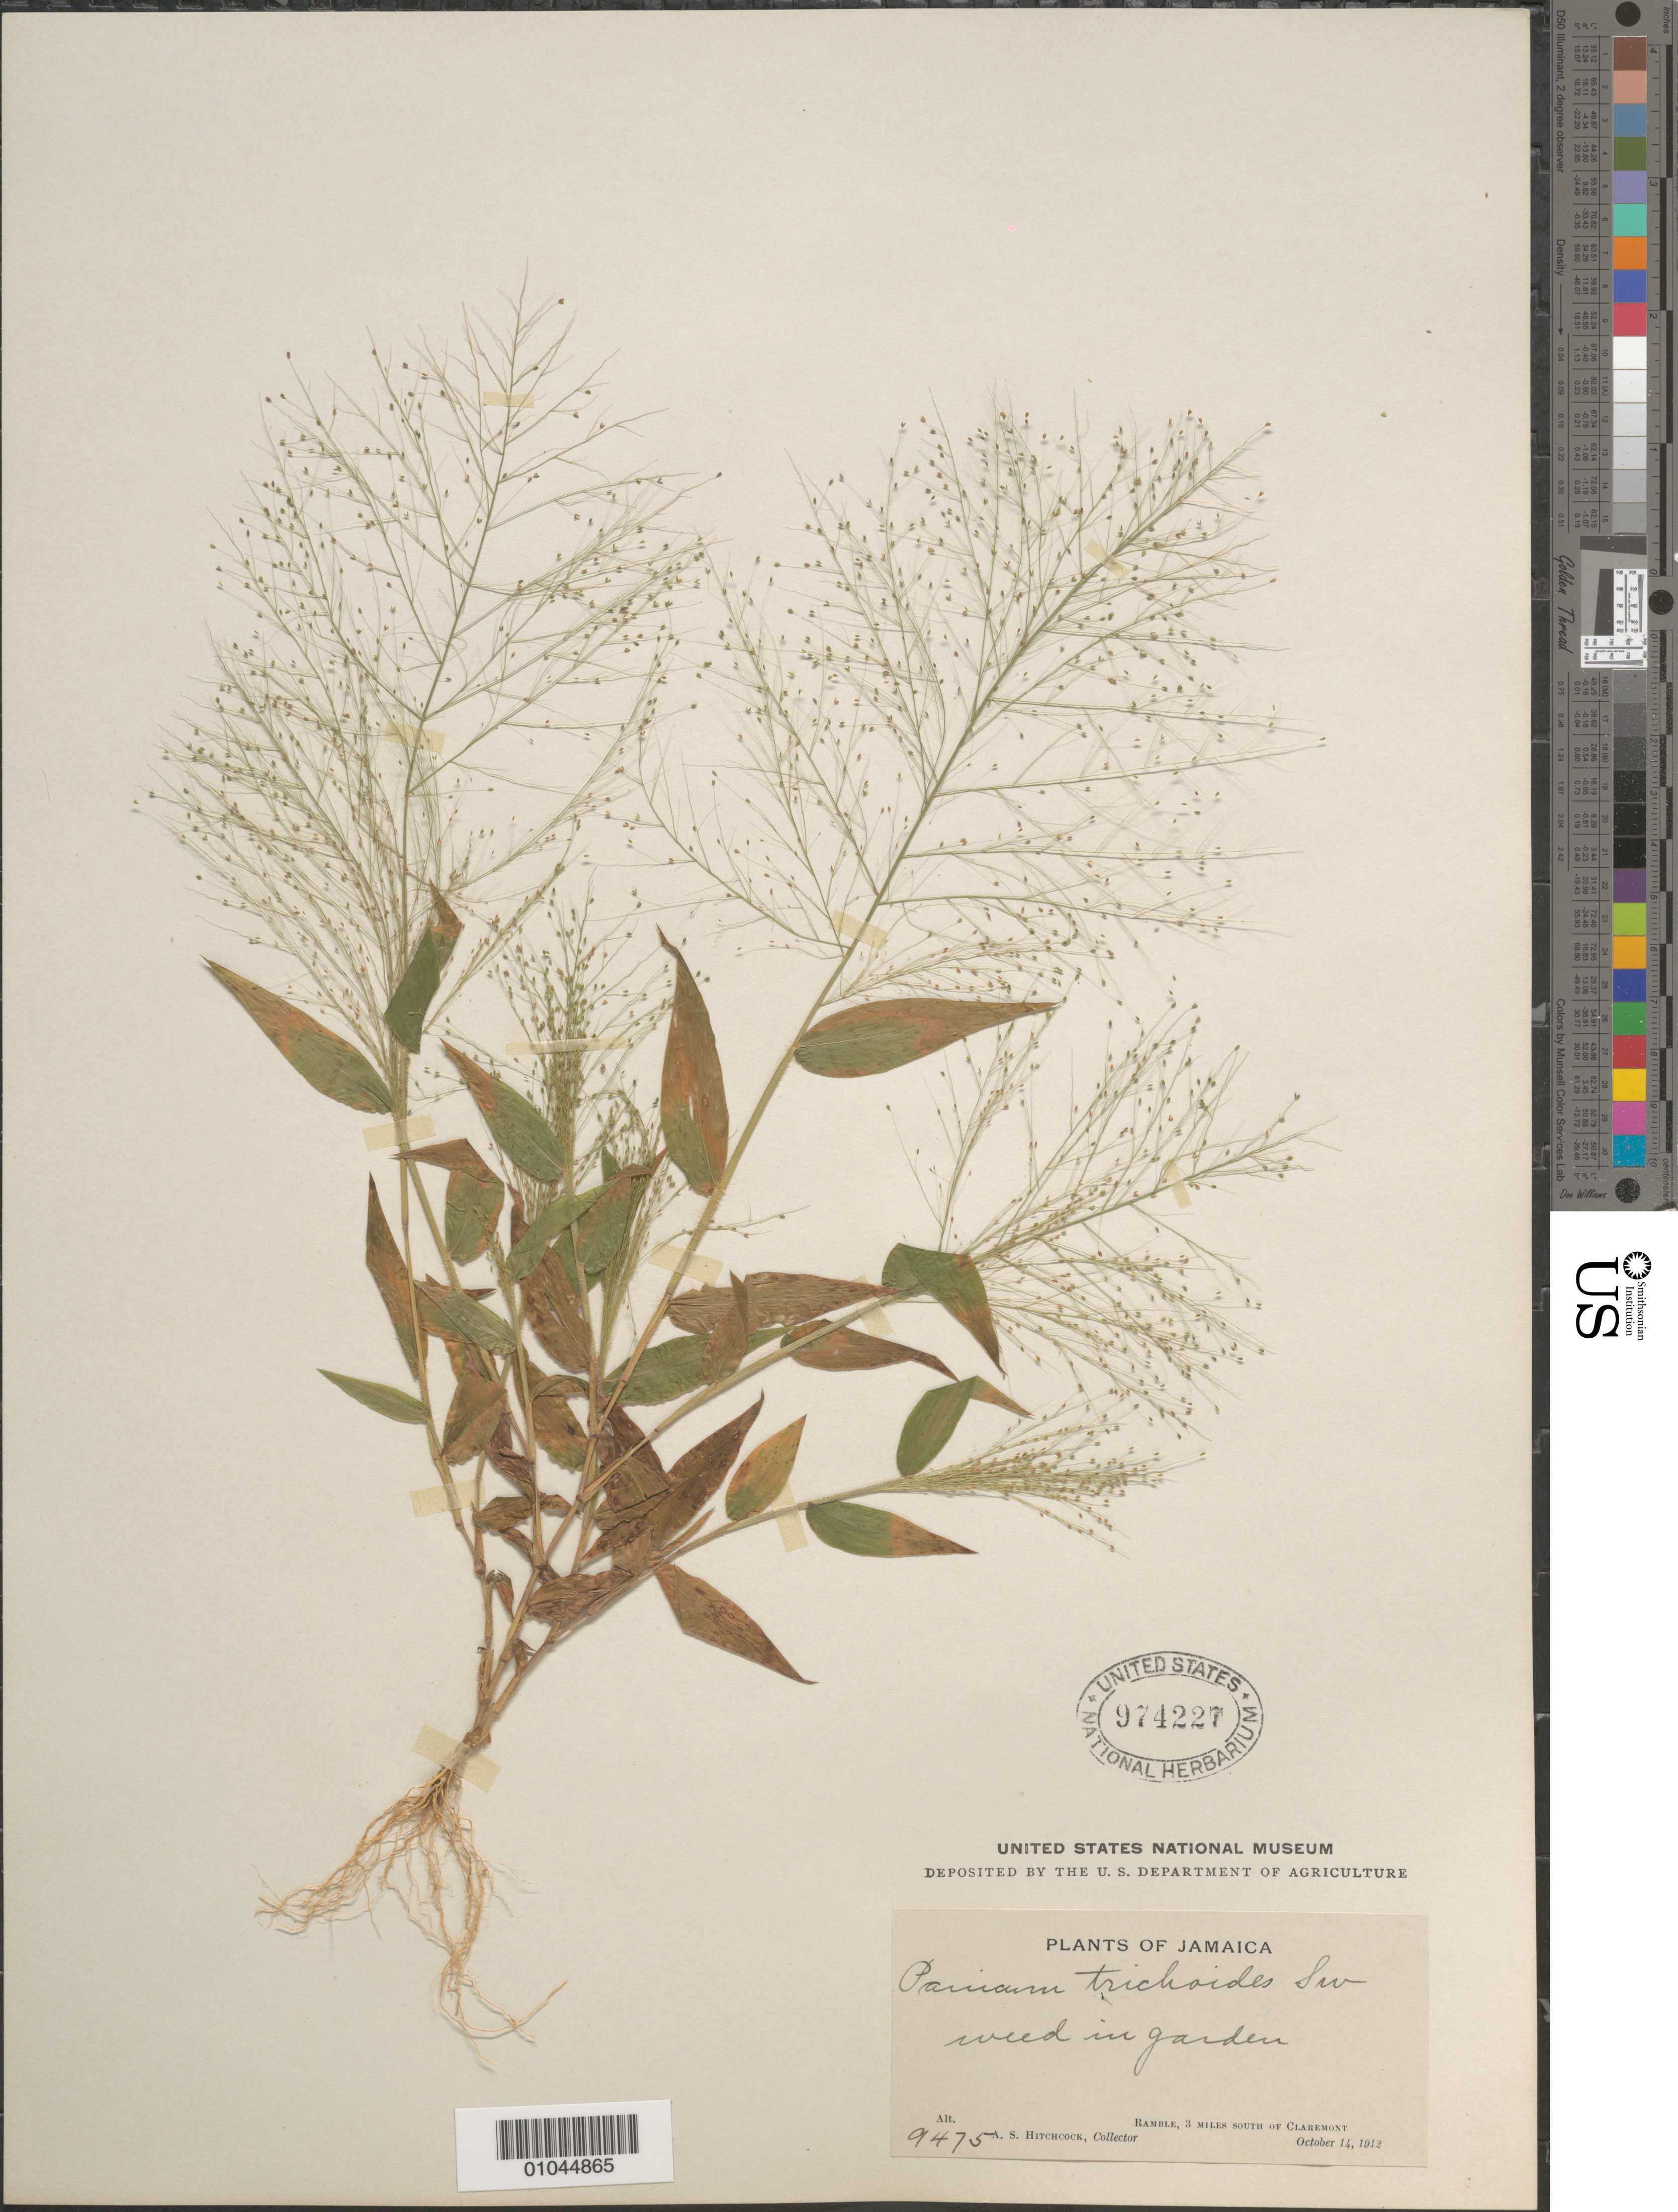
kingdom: Plantae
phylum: Tracheophyta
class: Liliopsida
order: Poales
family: Poaceae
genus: Panicum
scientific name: Panicum trichoides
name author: Sw.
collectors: A. S. Hitchcock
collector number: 9475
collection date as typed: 14 Oct 1912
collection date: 1912-10-14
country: Jamaica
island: Jamaica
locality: Ramble, 3 miles S of Claremont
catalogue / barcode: US 974227